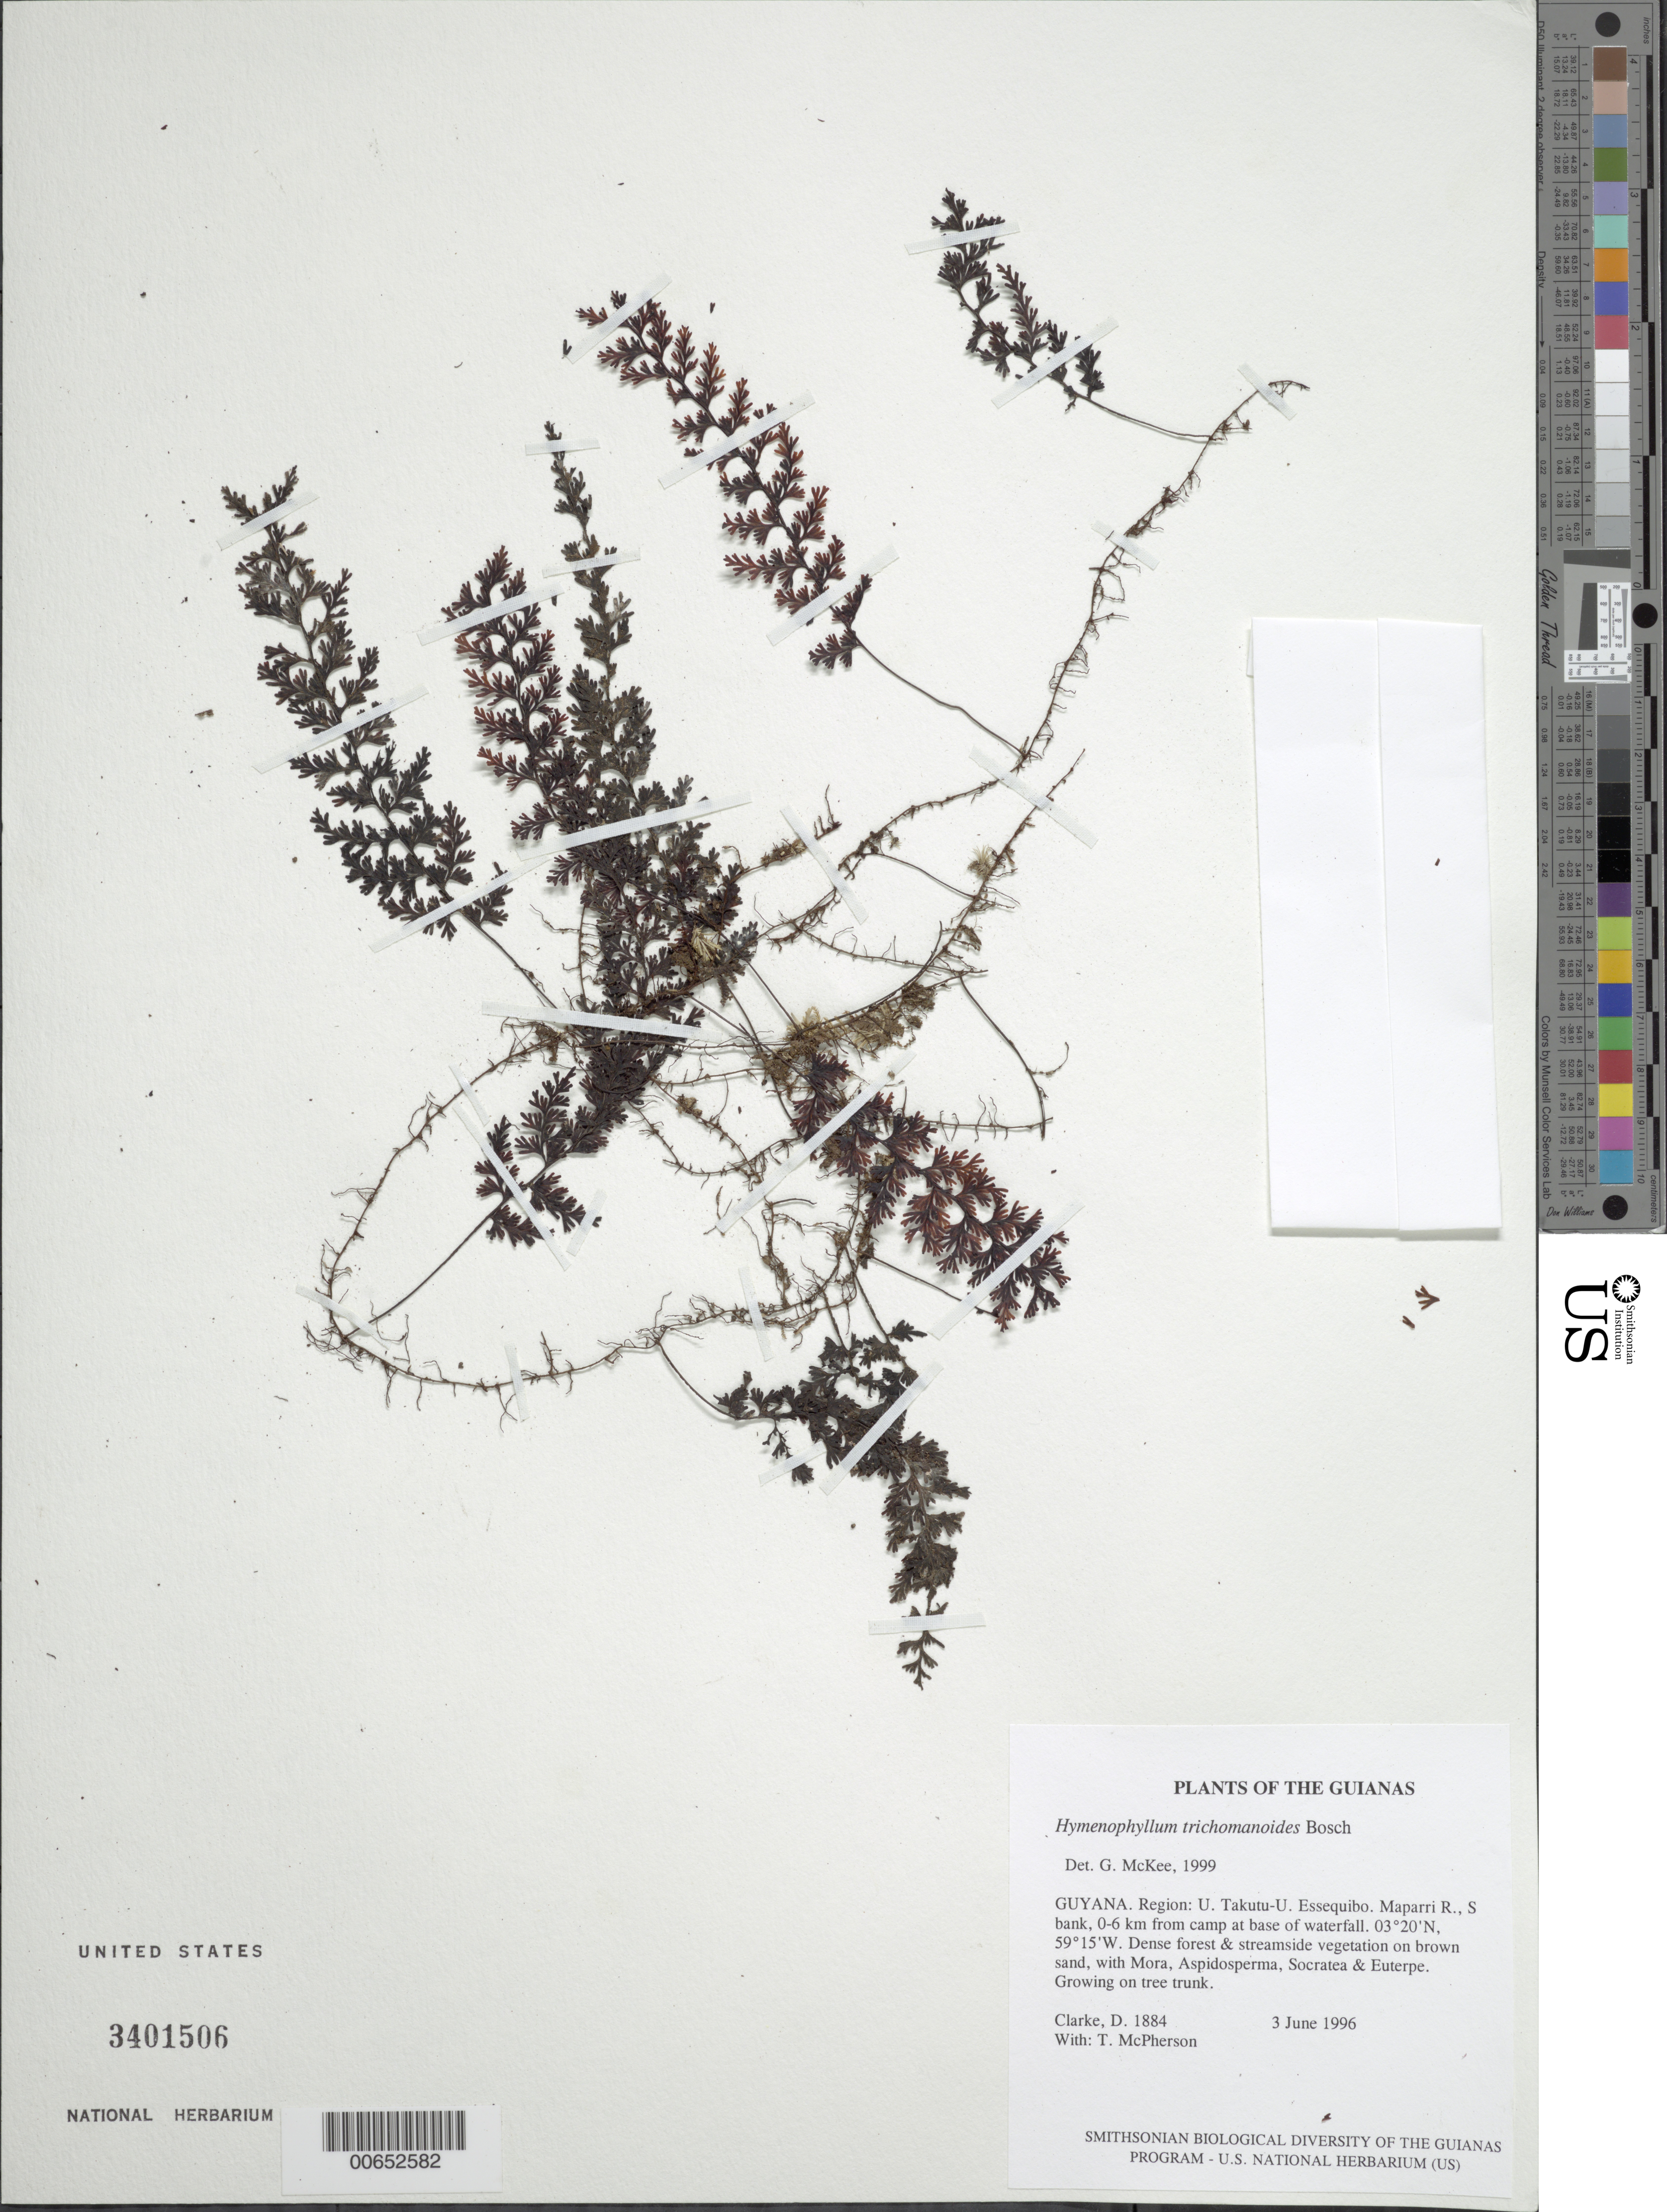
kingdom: Plantae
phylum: Tracheophyta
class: Polypodiopsida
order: Hymenophyllales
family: Hymenophyllaceae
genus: Hymenophyllum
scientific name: Hymenophyllum trichomanoides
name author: Bosch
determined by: McKee, G. S., (US), NMNH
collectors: H. D. Clarke & T. McPherson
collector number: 1884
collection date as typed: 3 June 1996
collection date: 1996-06-03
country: Guyana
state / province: U. Takutu-U. Essequibo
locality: Maparri R., S bank, 0-6 km from camp at base of waterfall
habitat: Dense forest & streamside vegetation on brown sand, with Mora, Aspidosperma, Socratea & Euterpe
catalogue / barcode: US 3401506